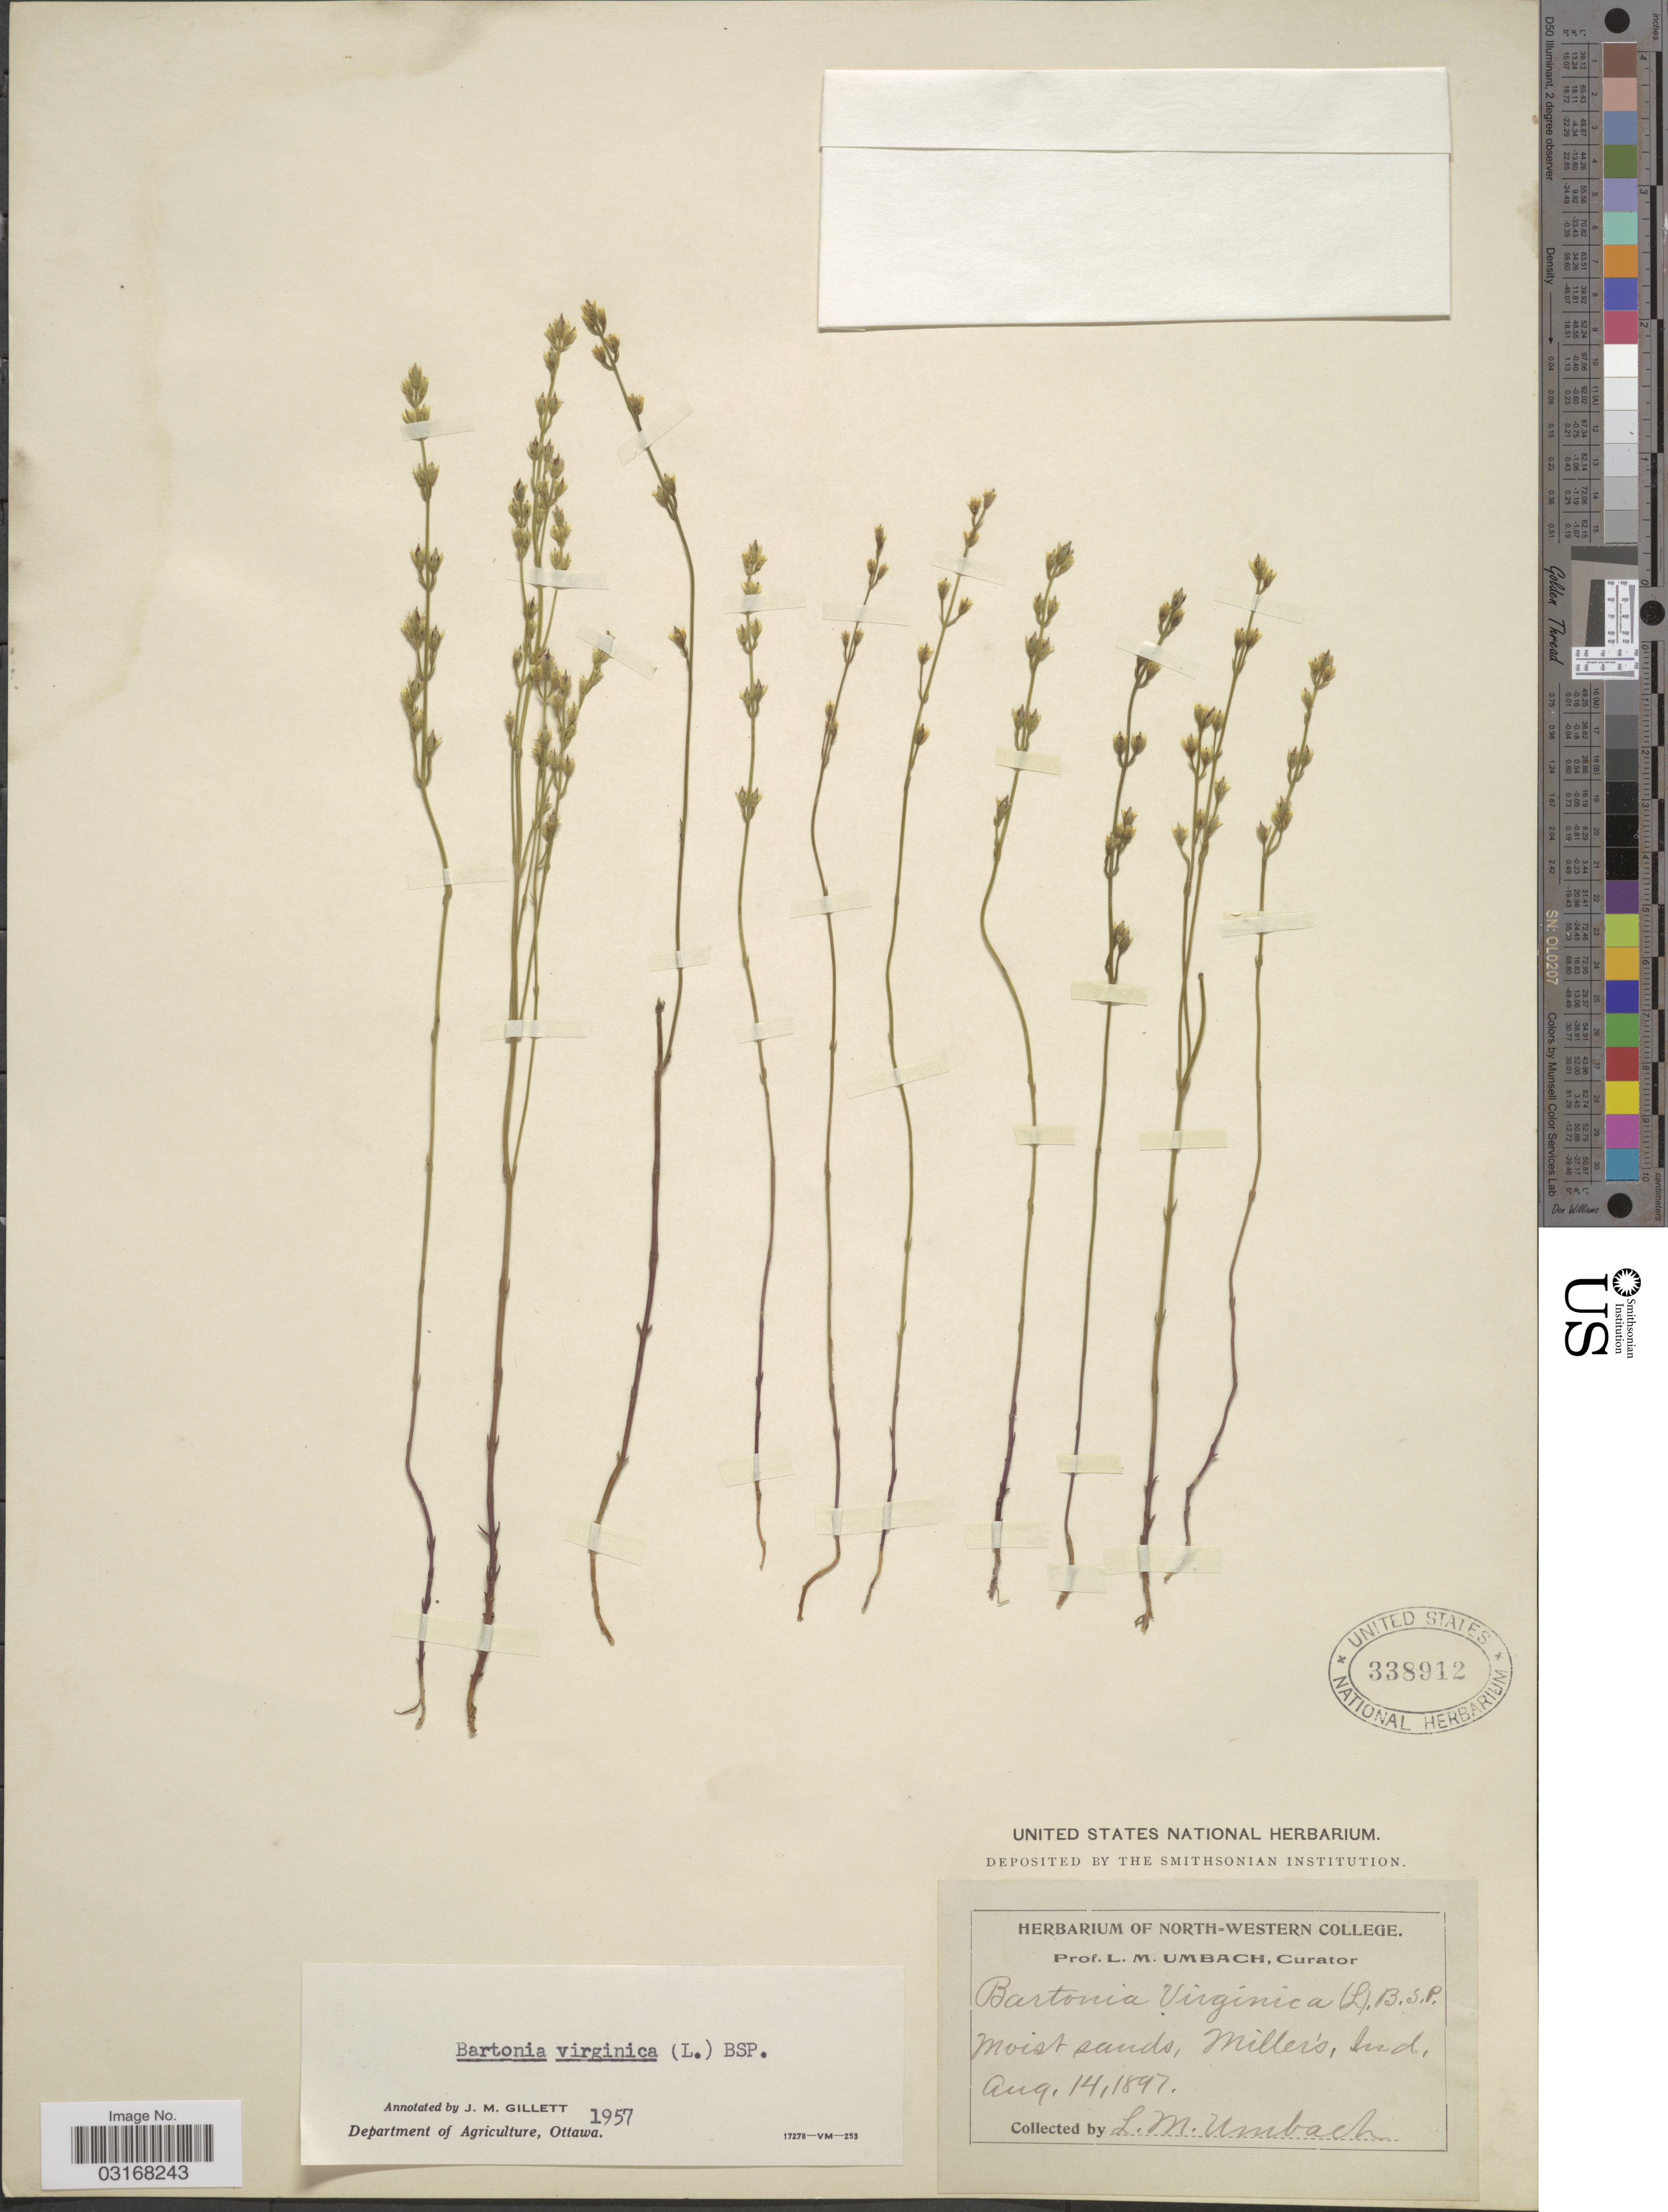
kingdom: Plantae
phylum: Tracheophyta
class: Magnoliopsida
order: Gentianales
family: Gentianaceae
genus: Bartonia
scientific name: Bartonia virginica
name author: (L.) Britton, Stearns & Poggenb.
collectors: L. M. Umbach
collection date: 1897-08-14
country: United States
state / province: Indiana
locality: Miller's, Ind.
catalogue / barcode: US 338912